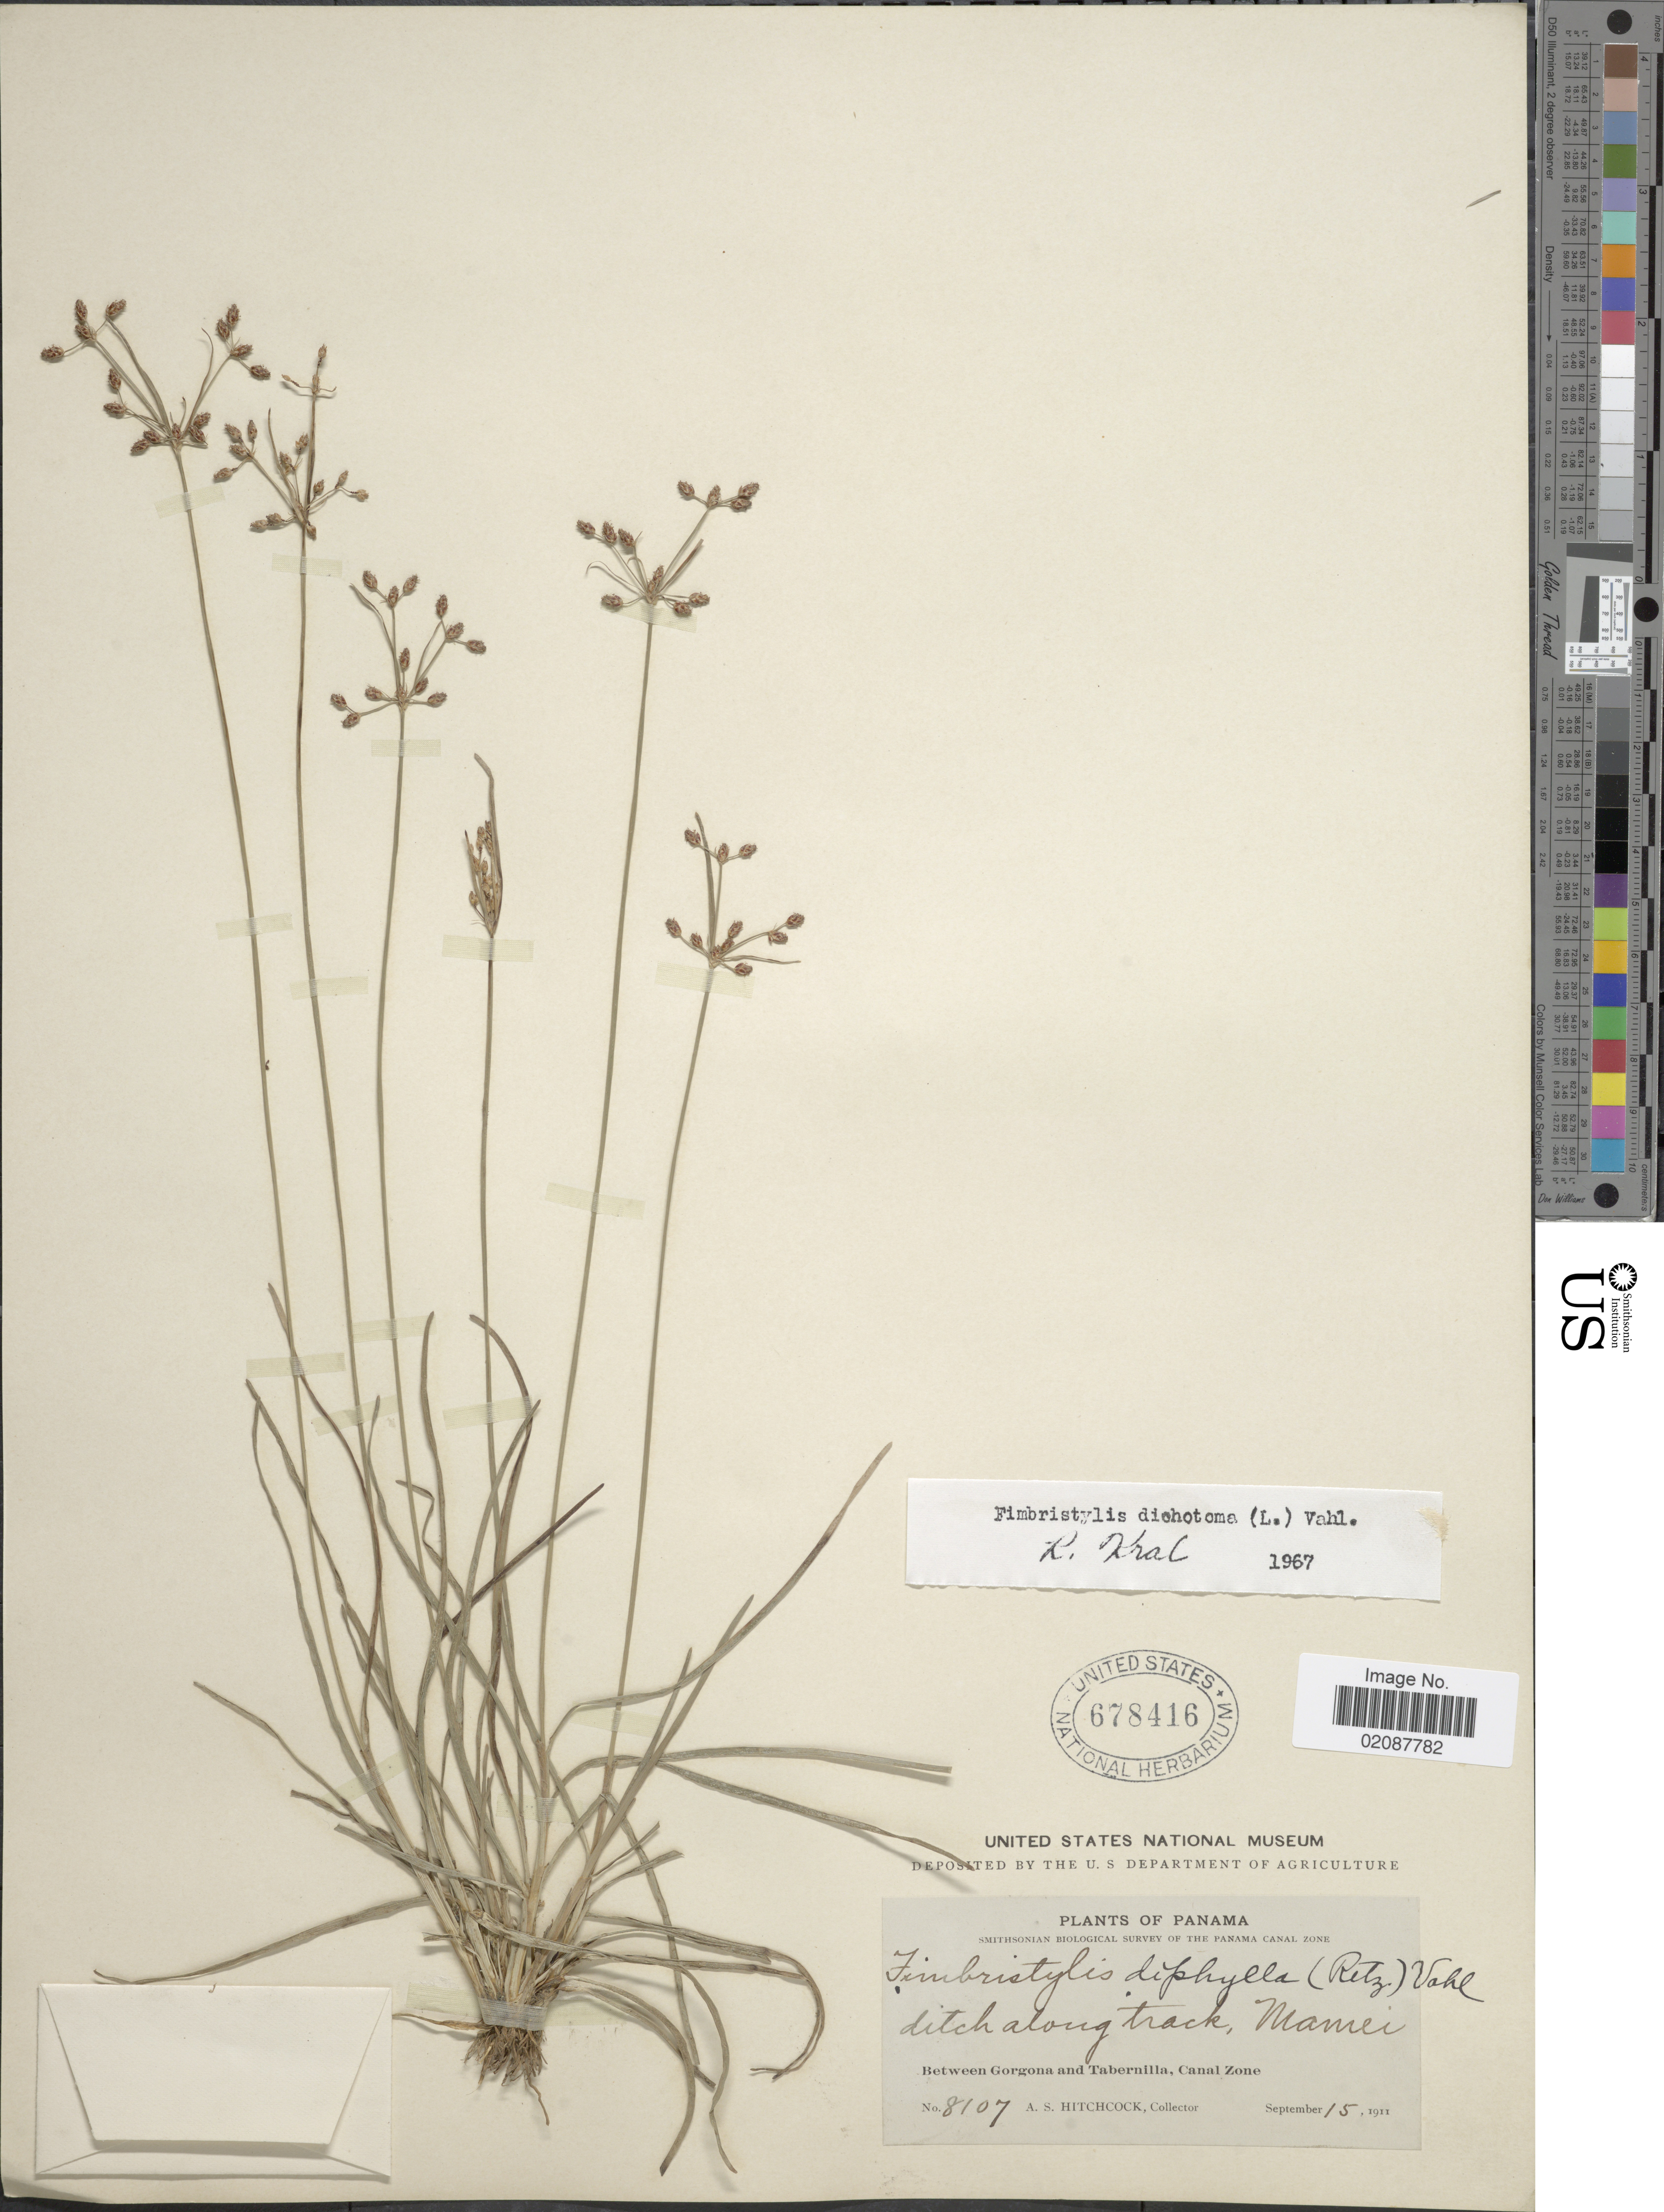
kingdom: Plantae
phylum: Tracheophyta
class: Liliopsida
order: Poales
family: Cyperaceae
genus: Fimbristylis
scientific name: Fimbristylis dichotoma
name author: (L.) Vahl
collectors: A. S. Hitchcock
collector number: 8107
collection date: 1911-09-15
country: Panama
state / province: Colón / Panamá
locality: Canal Zone, ditch along track, Mamei, Between Gorgona and Tabernilla, Canal Zone.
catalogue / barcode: US 678416